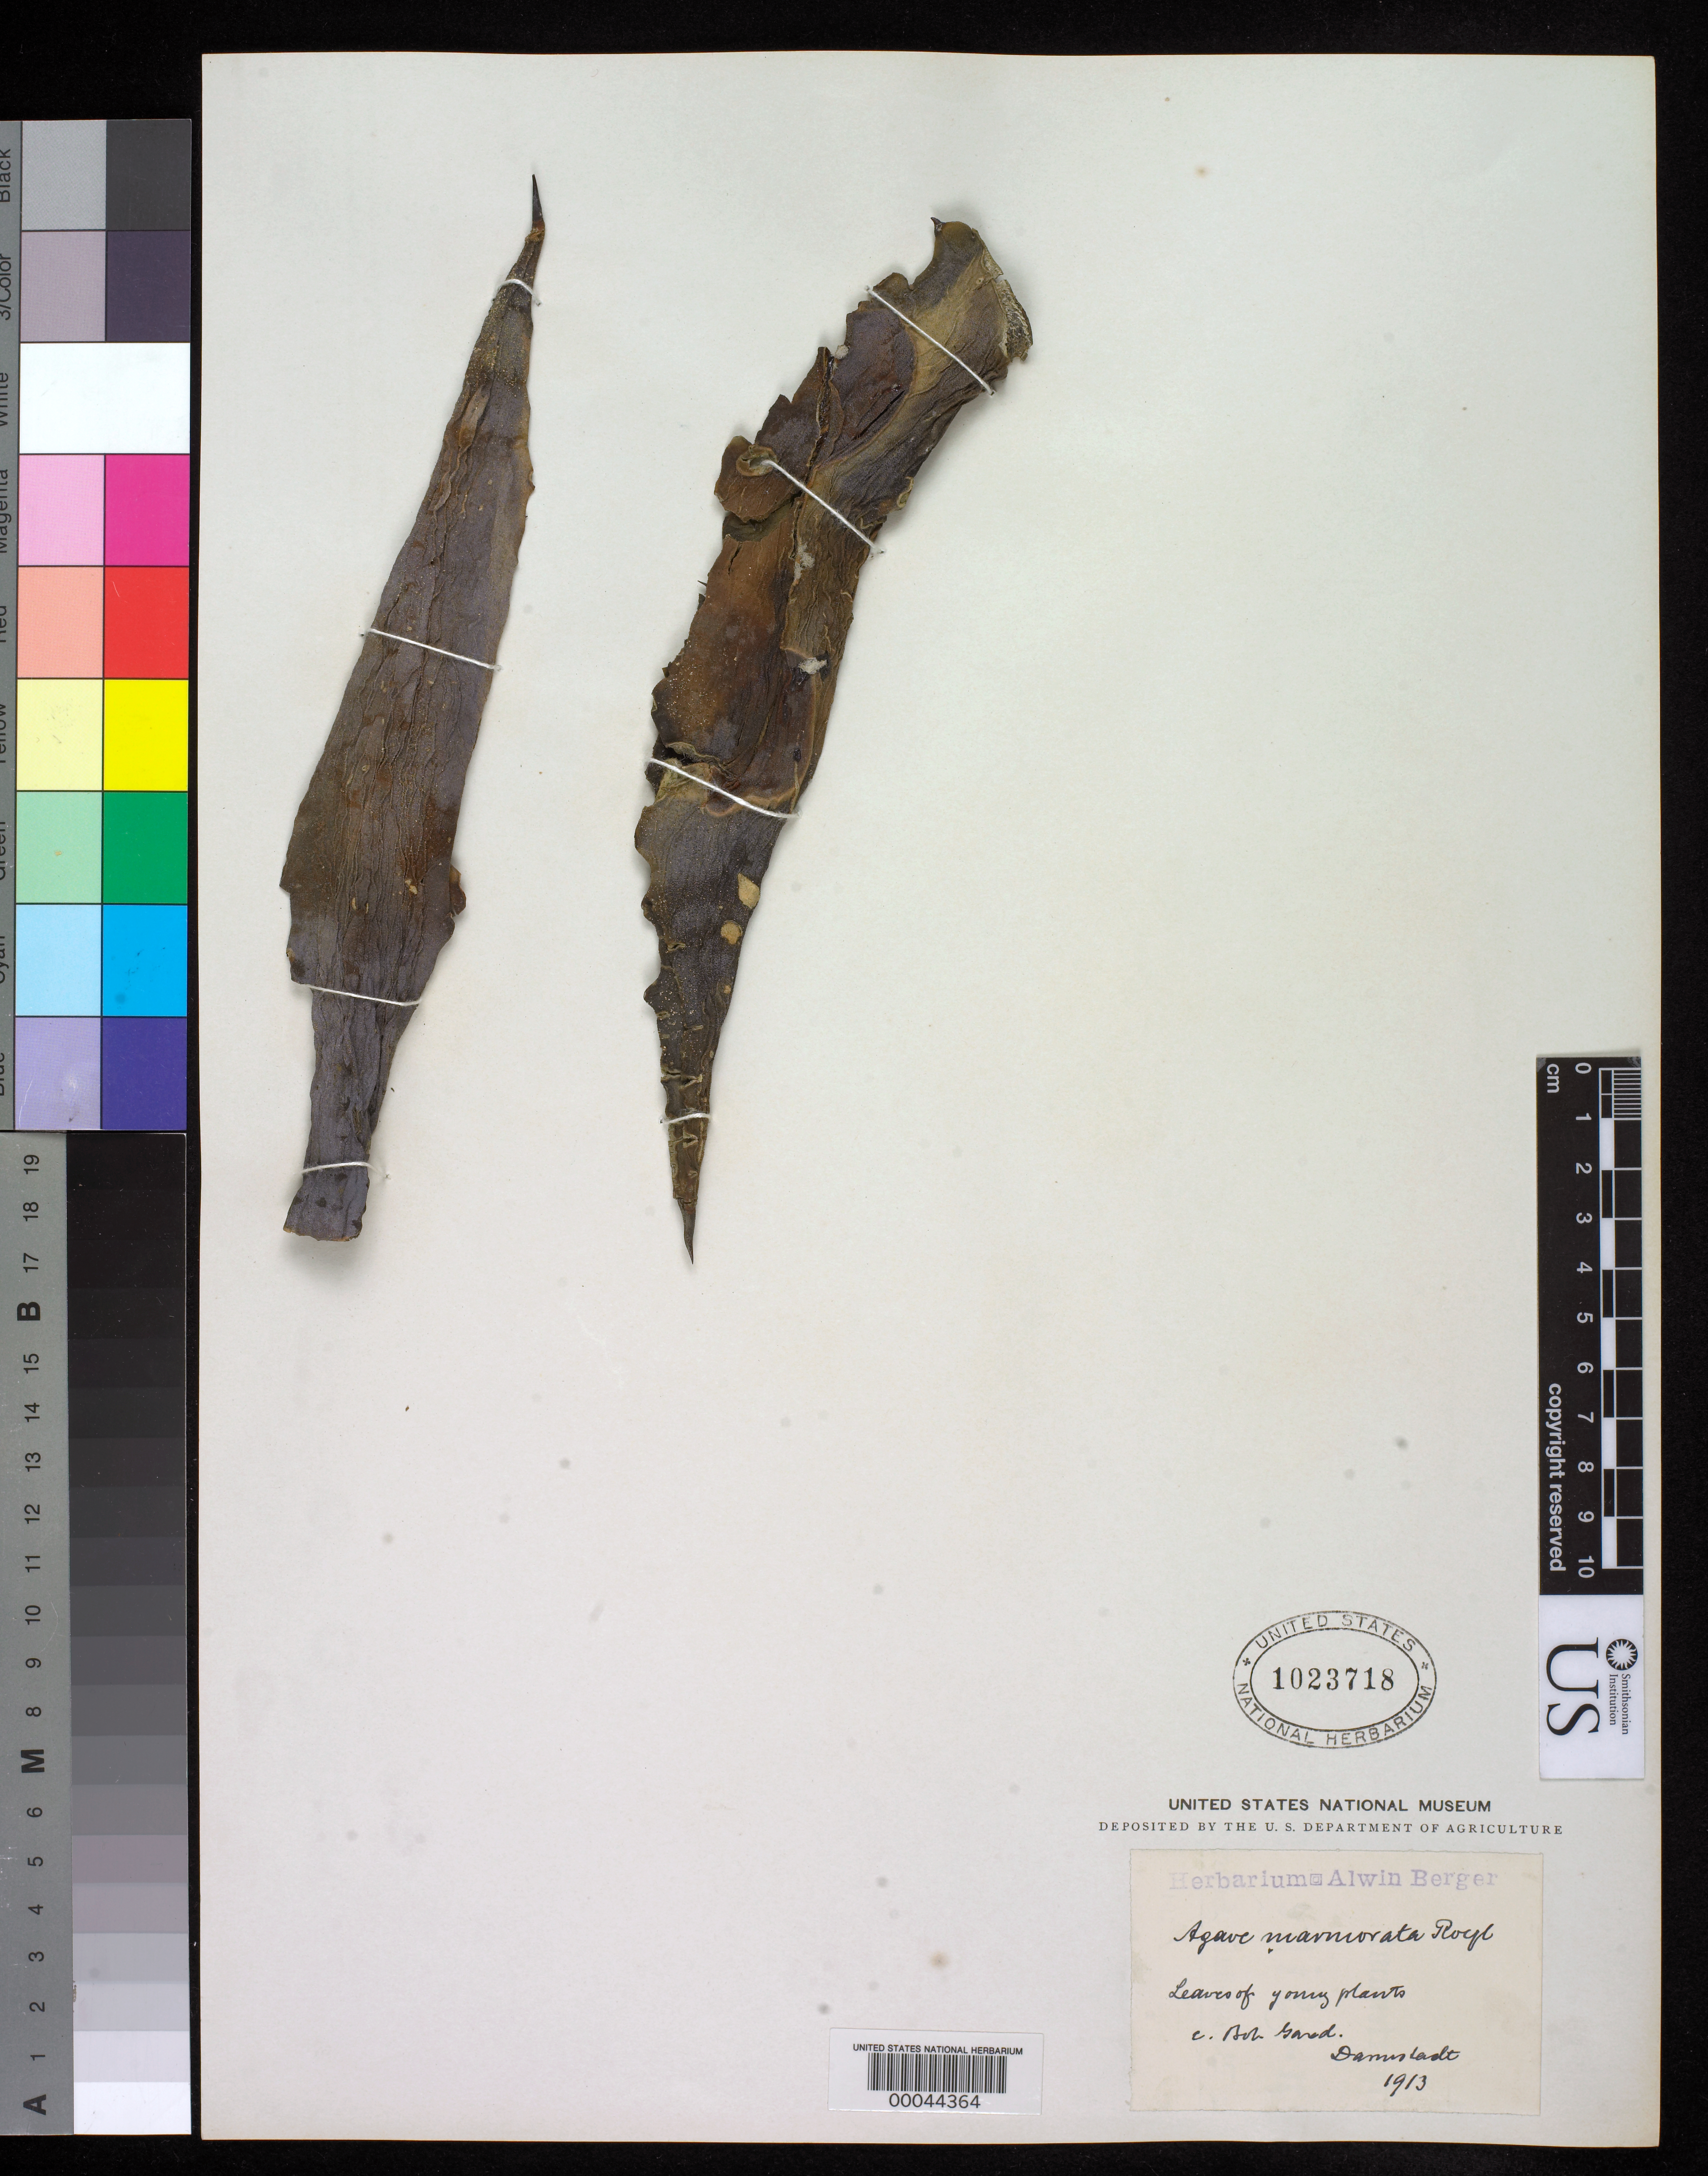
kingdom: Plantae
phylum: Tracheophyta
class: Liliopsida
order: Asparagales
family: Asparagaceae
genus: Agave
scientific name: Agave marmorata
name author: Roezl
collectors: ex herb. A. Berger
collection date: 1909-06-02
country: Mexico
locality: Cultivated at La Mortola, Italy.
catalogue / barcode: US 1023718